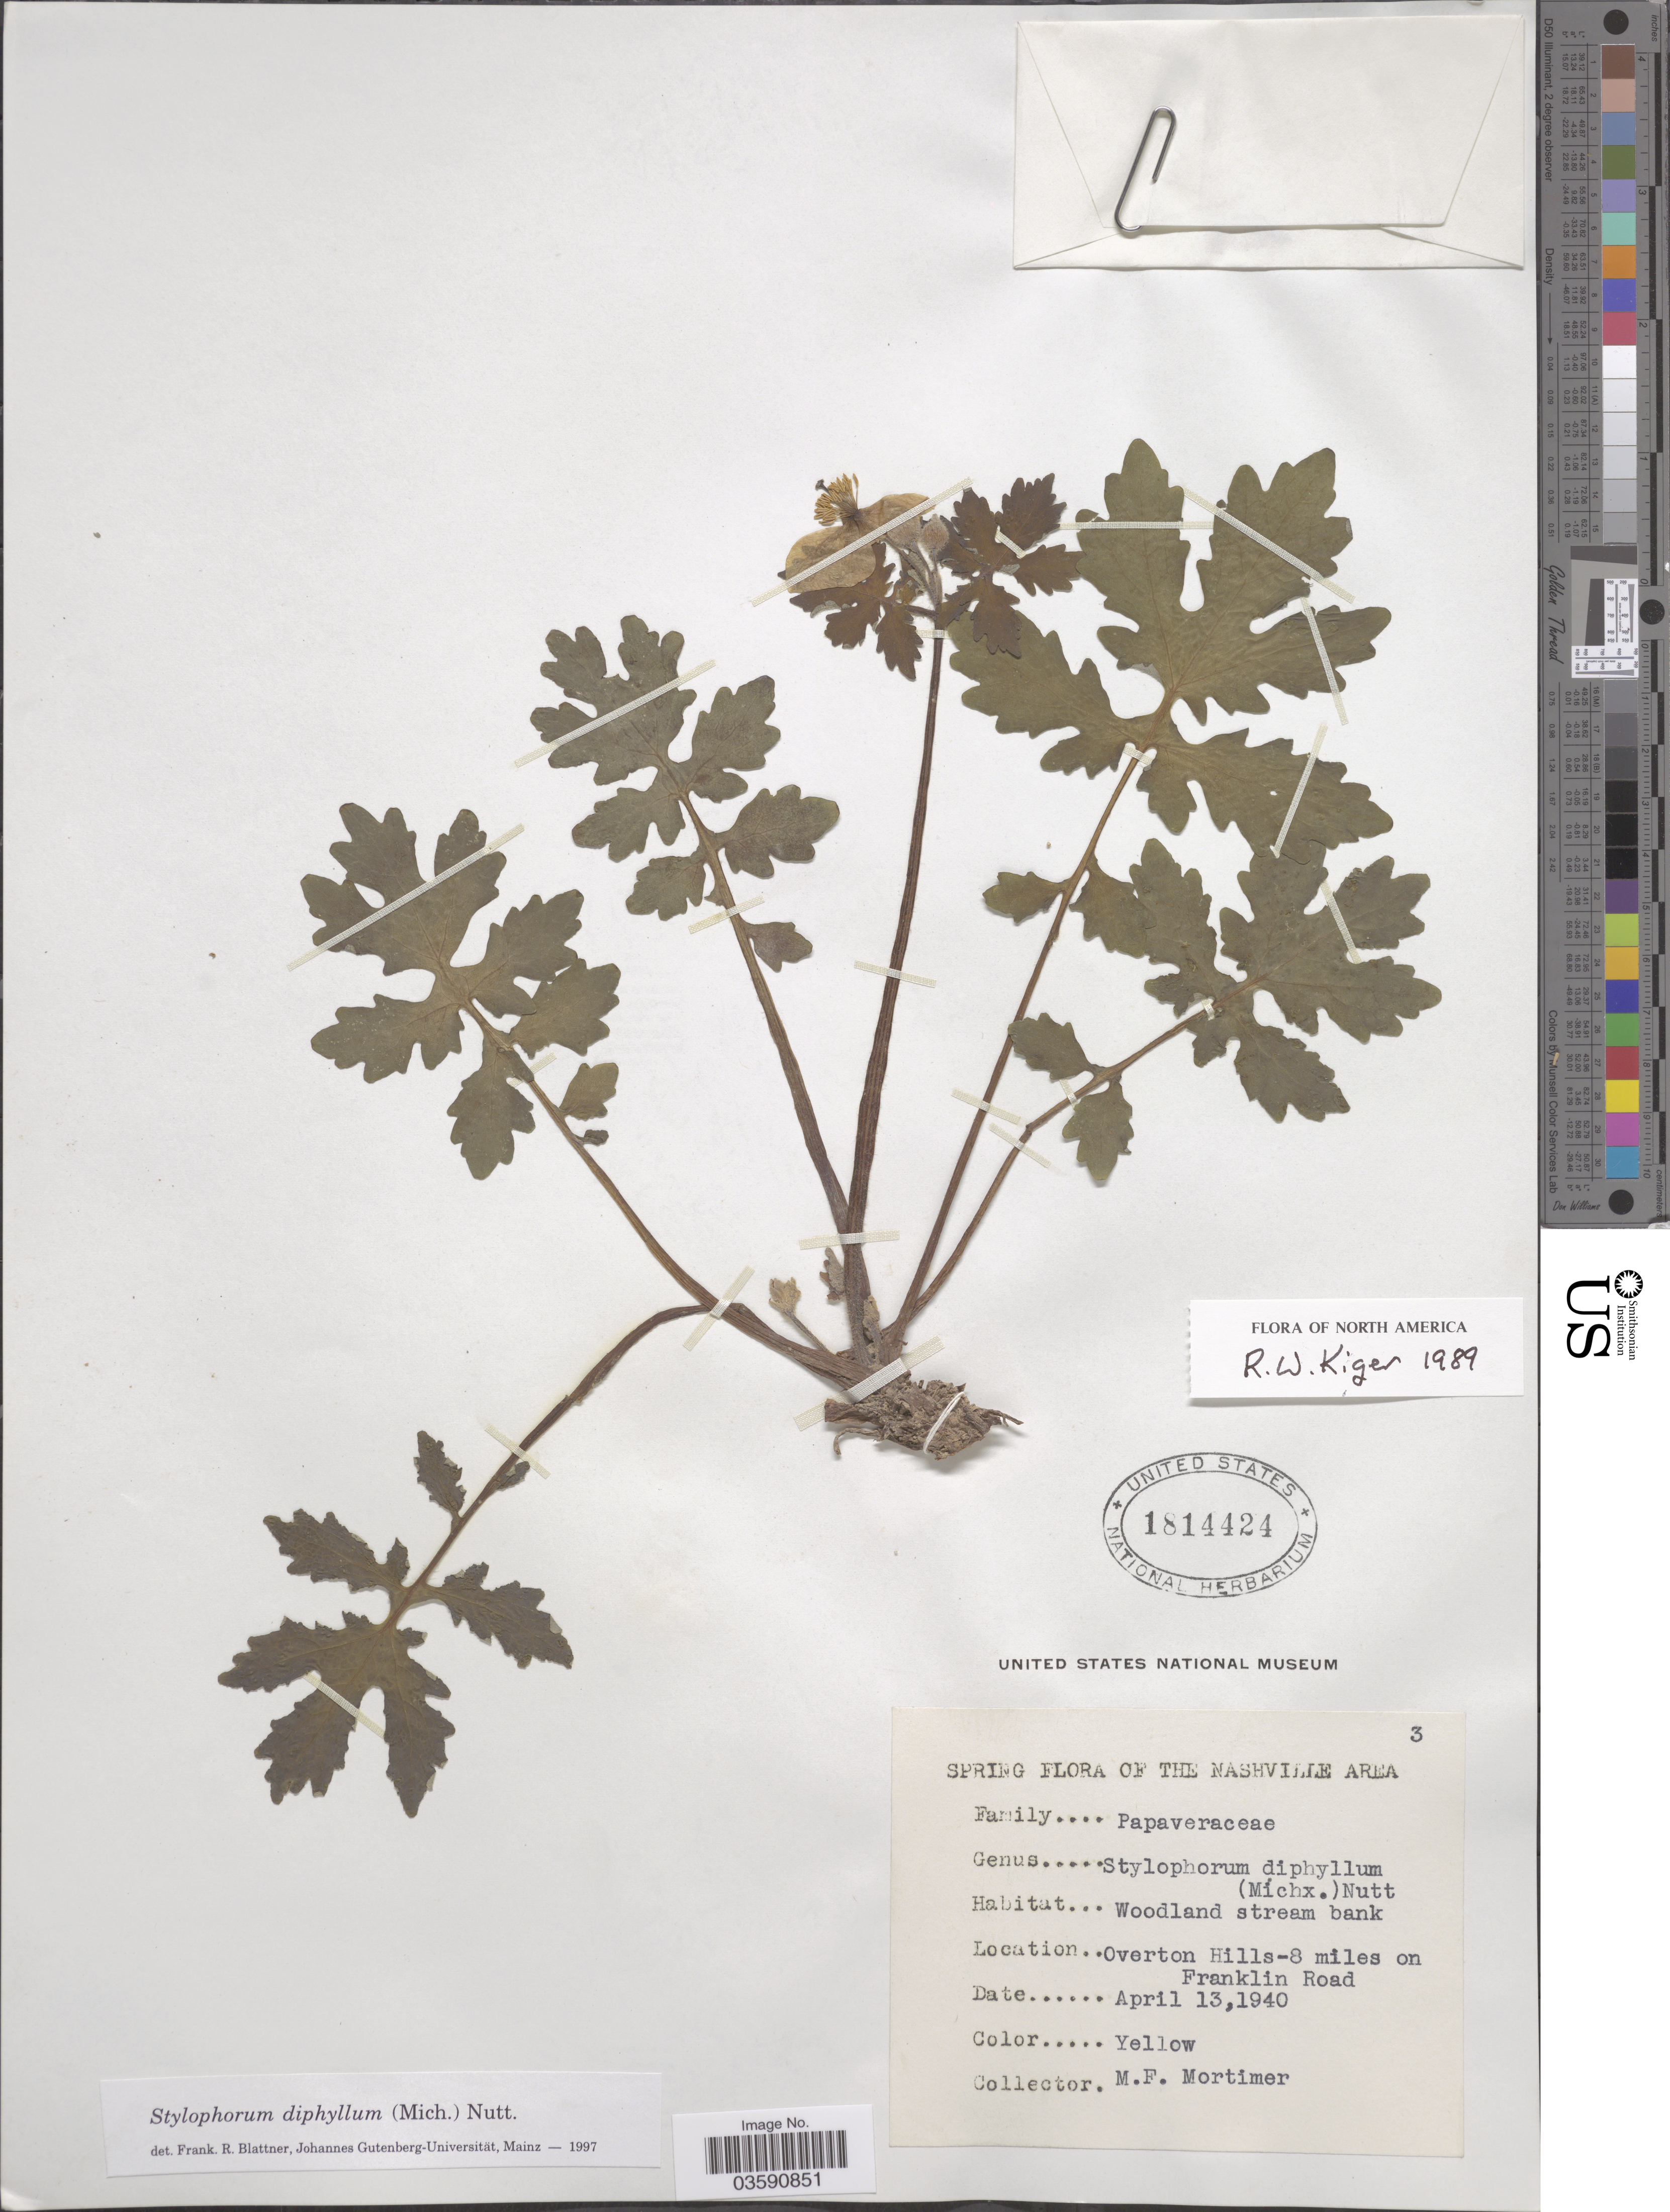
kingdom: Plantae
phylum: Tracheophyta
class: Magnoliopsida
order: Ranunculales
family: Papaveraceae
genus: Stylophorum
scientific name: Stylophorum diphyllum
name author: (Michx.) Nutt.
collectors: M. Mortimer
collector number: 3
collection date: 1940-04-13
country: United States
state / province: Tennessee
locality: The Nashville Area. Overton Hills-8 miles on Franklin Road.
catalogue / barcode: US 1814424